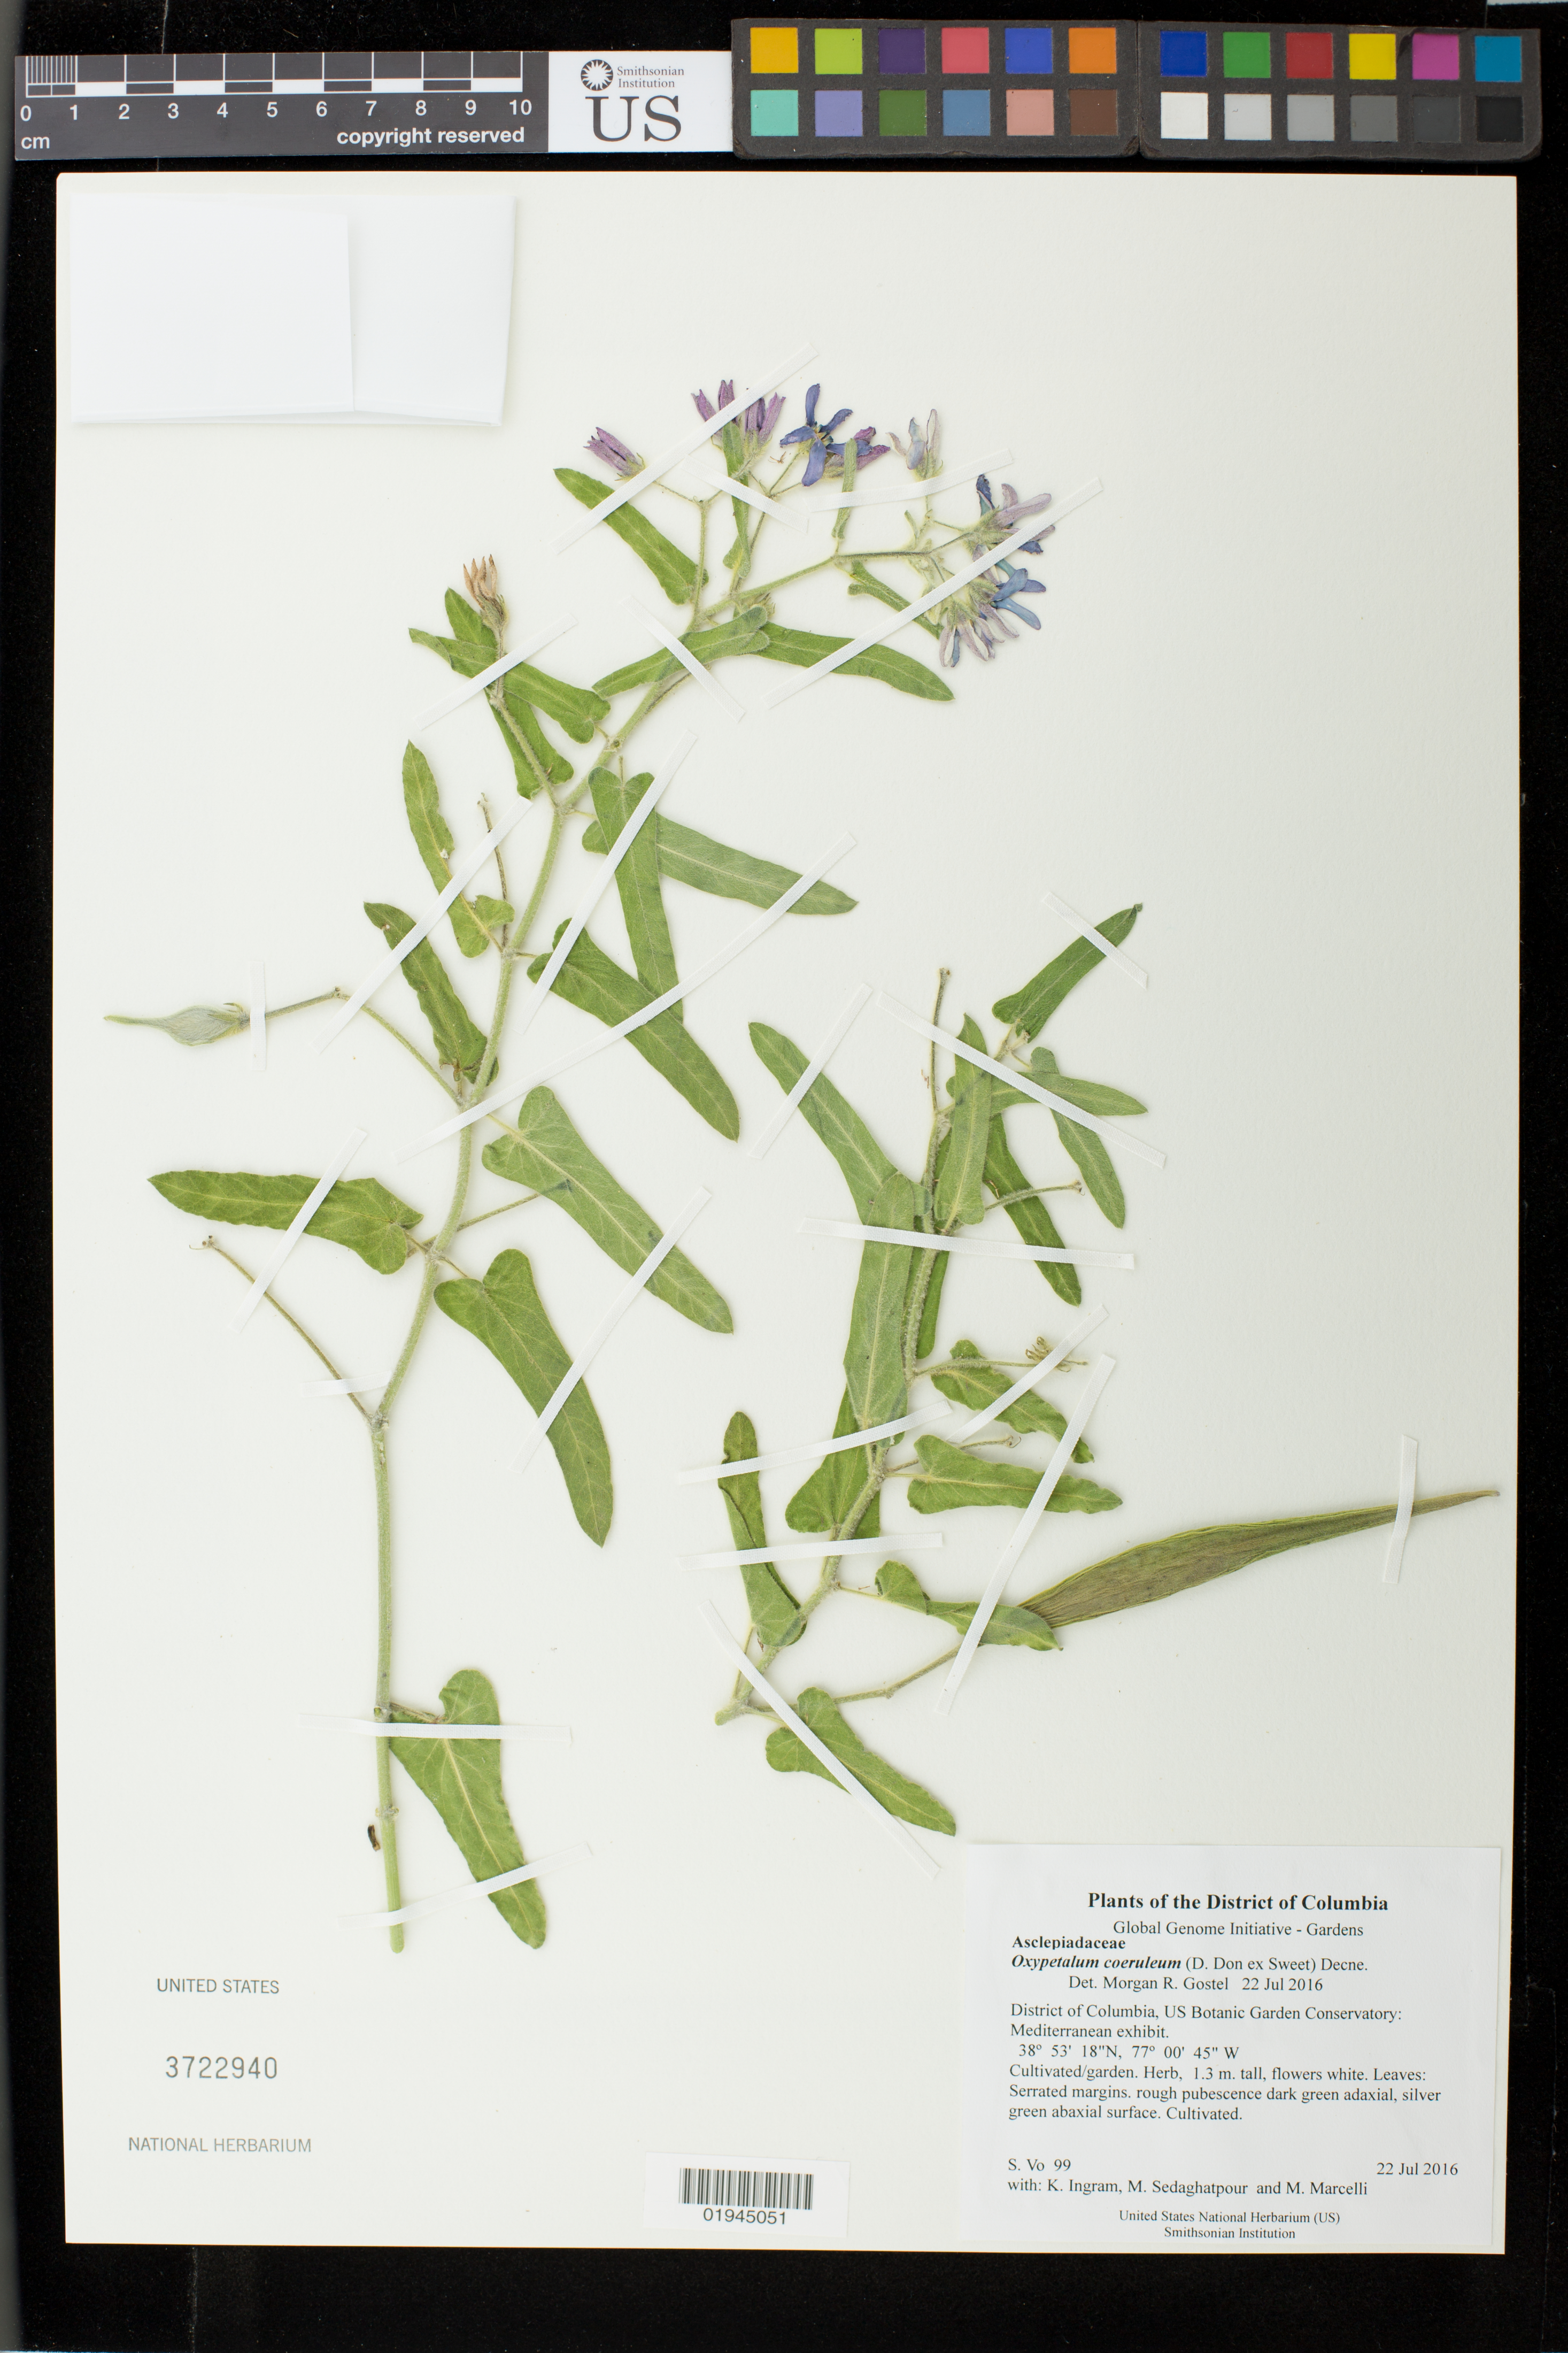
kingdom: Plantae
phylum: Tracheophyta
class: Magnoliopsida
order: Gentianales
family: Apocynaceae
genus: Oxypetalum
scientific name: Oxypetalum coeruleum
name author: (D. Don ex Sweet) Decne.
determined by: Gostel, Morgan R., (BRIT), Botanical Research Institute of Texas (UNITED STATES)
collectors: S. Vo, K. S. Ingram, M. Sedaghatpour & M. Marcelli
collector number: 99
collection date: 2016-07-22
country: United States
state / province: District of Columbia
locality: US Botanic Garden Conservatory: Mediterranean exhibit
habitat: Cultivated/garden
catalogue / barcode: US 3722940